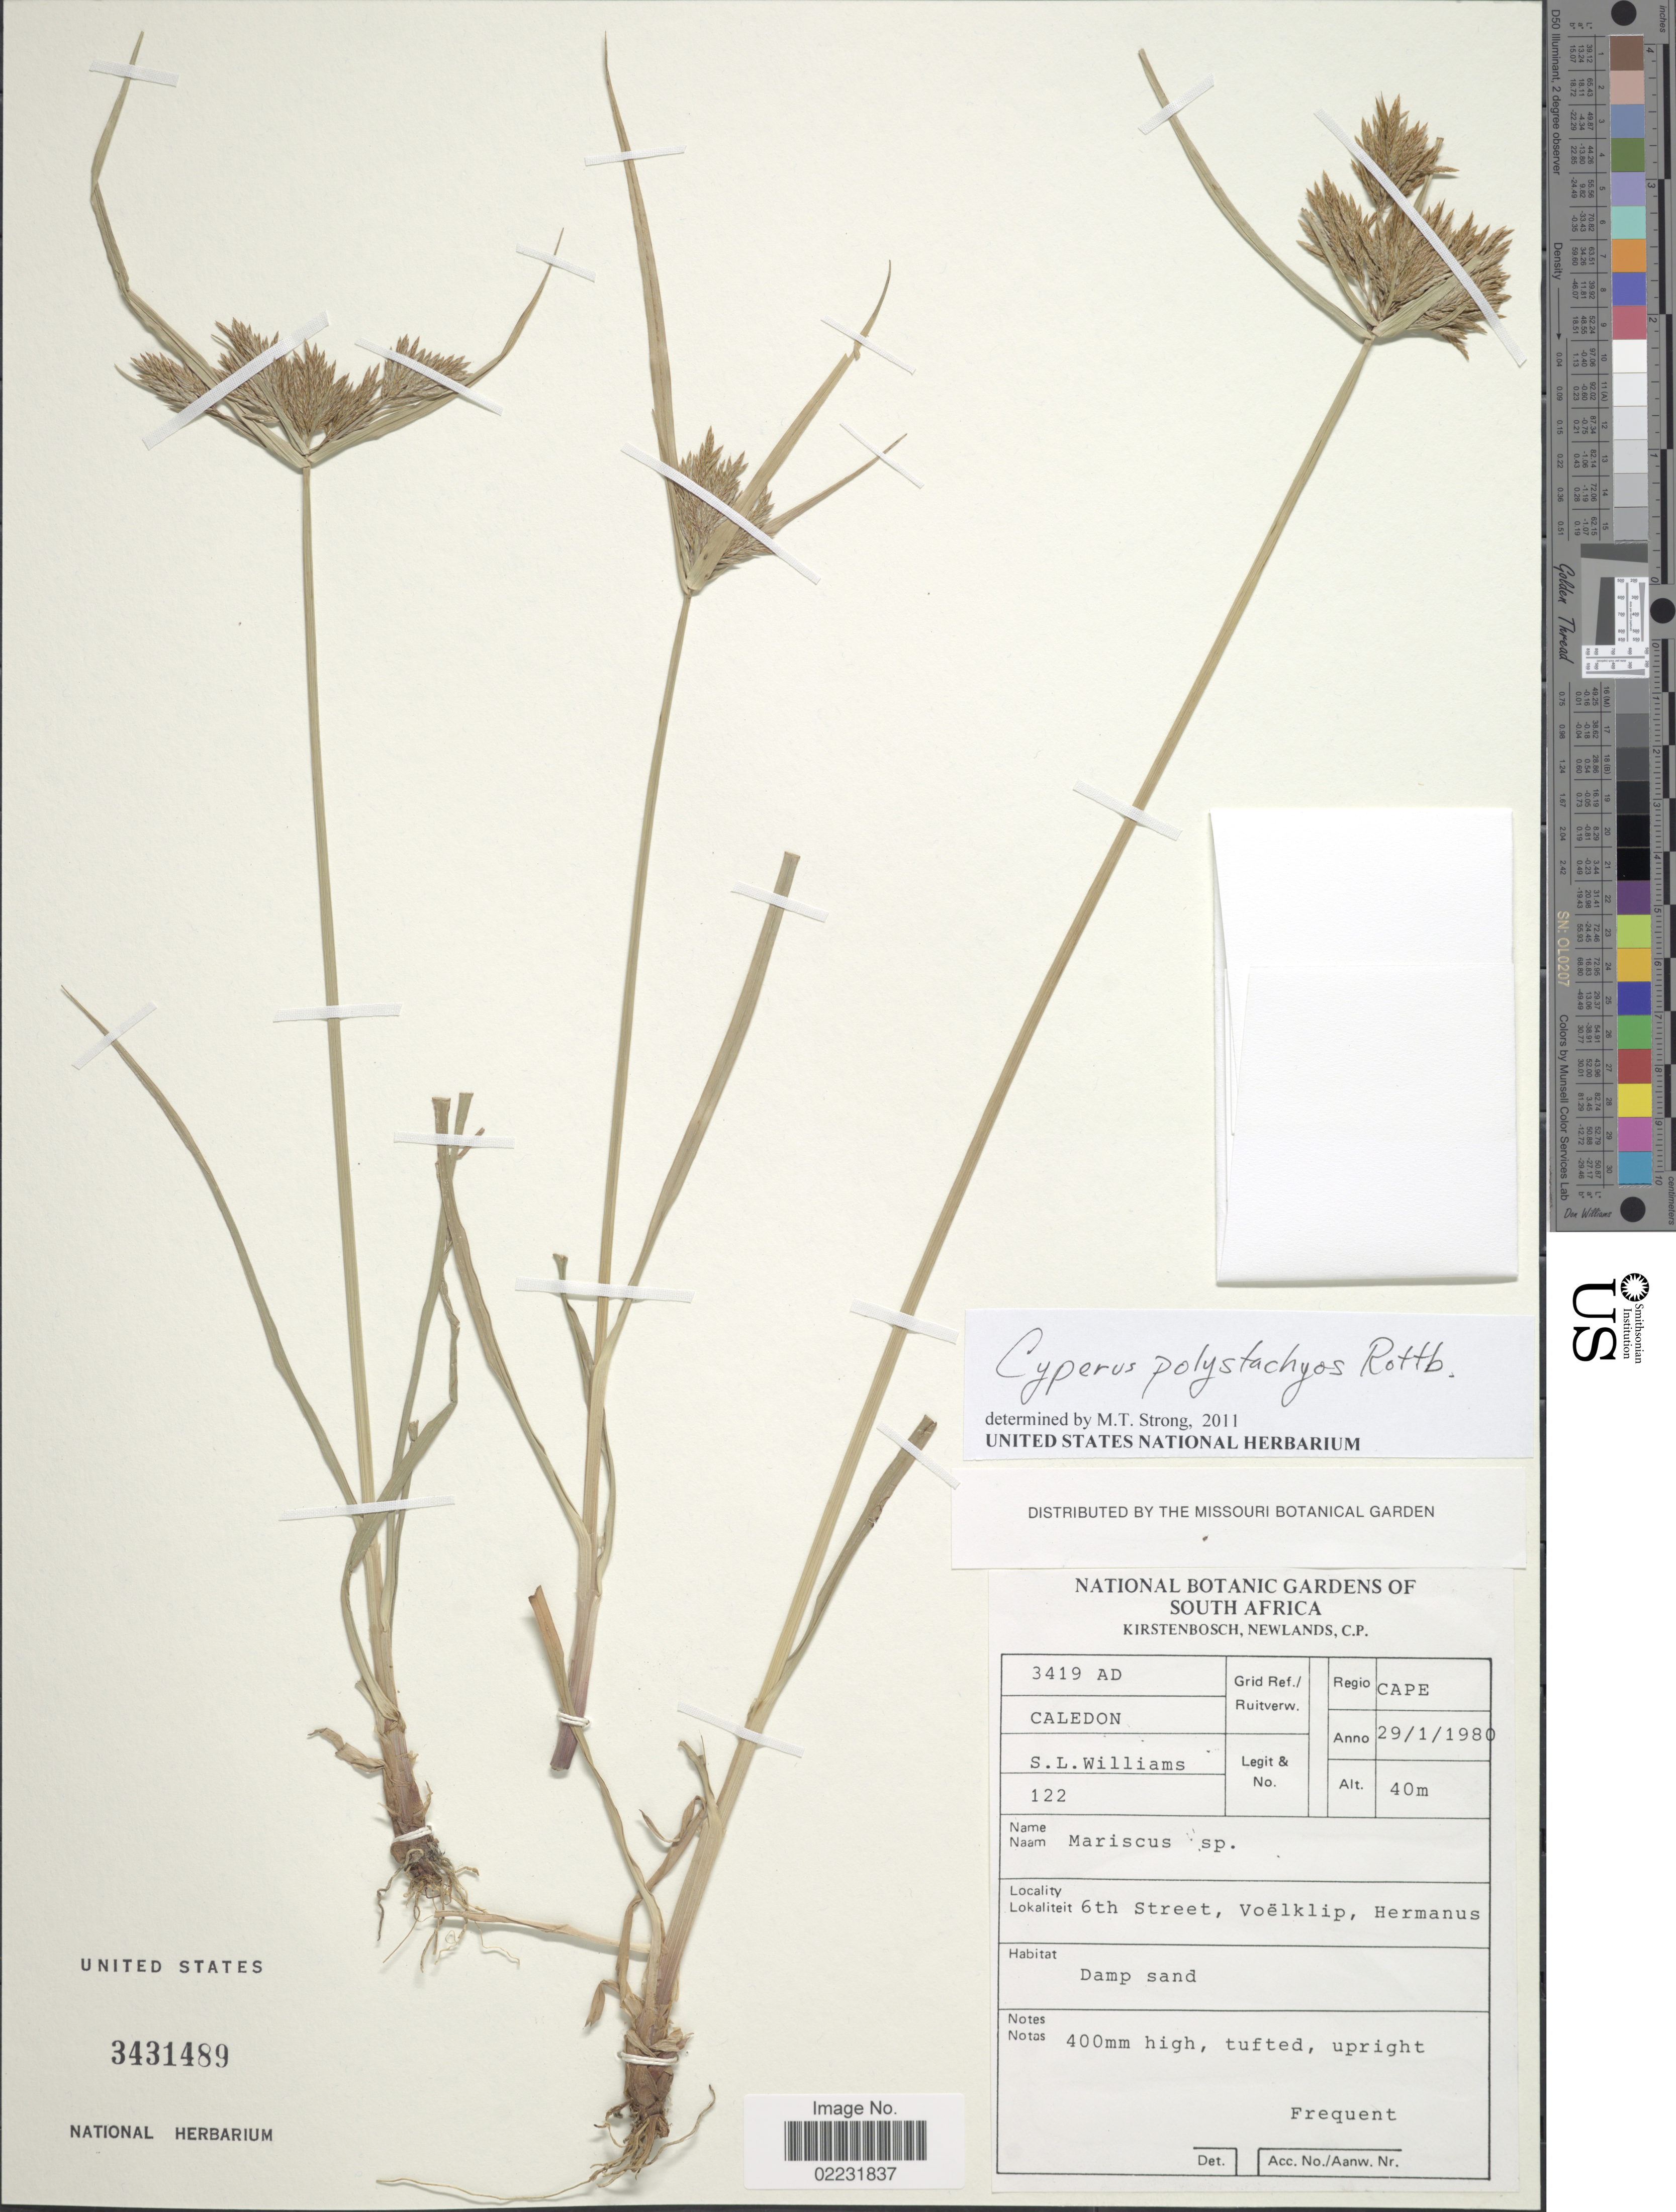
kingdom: Plantae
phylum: Tracheophyta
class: Liliopsida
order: Poales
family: Cyperaceae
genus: Cyperus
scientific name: Cyperus polystachyos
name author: Rottb.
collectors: S. L. Williams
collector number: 122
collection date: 1980-01-29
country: South Africa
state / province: Western Cape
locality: Regio Cape, Grid. Ref./Ruitverw. 3419AD Caledon, 6th Street, Voelklip, Hermanus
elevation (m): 40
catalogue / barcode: US 3431489